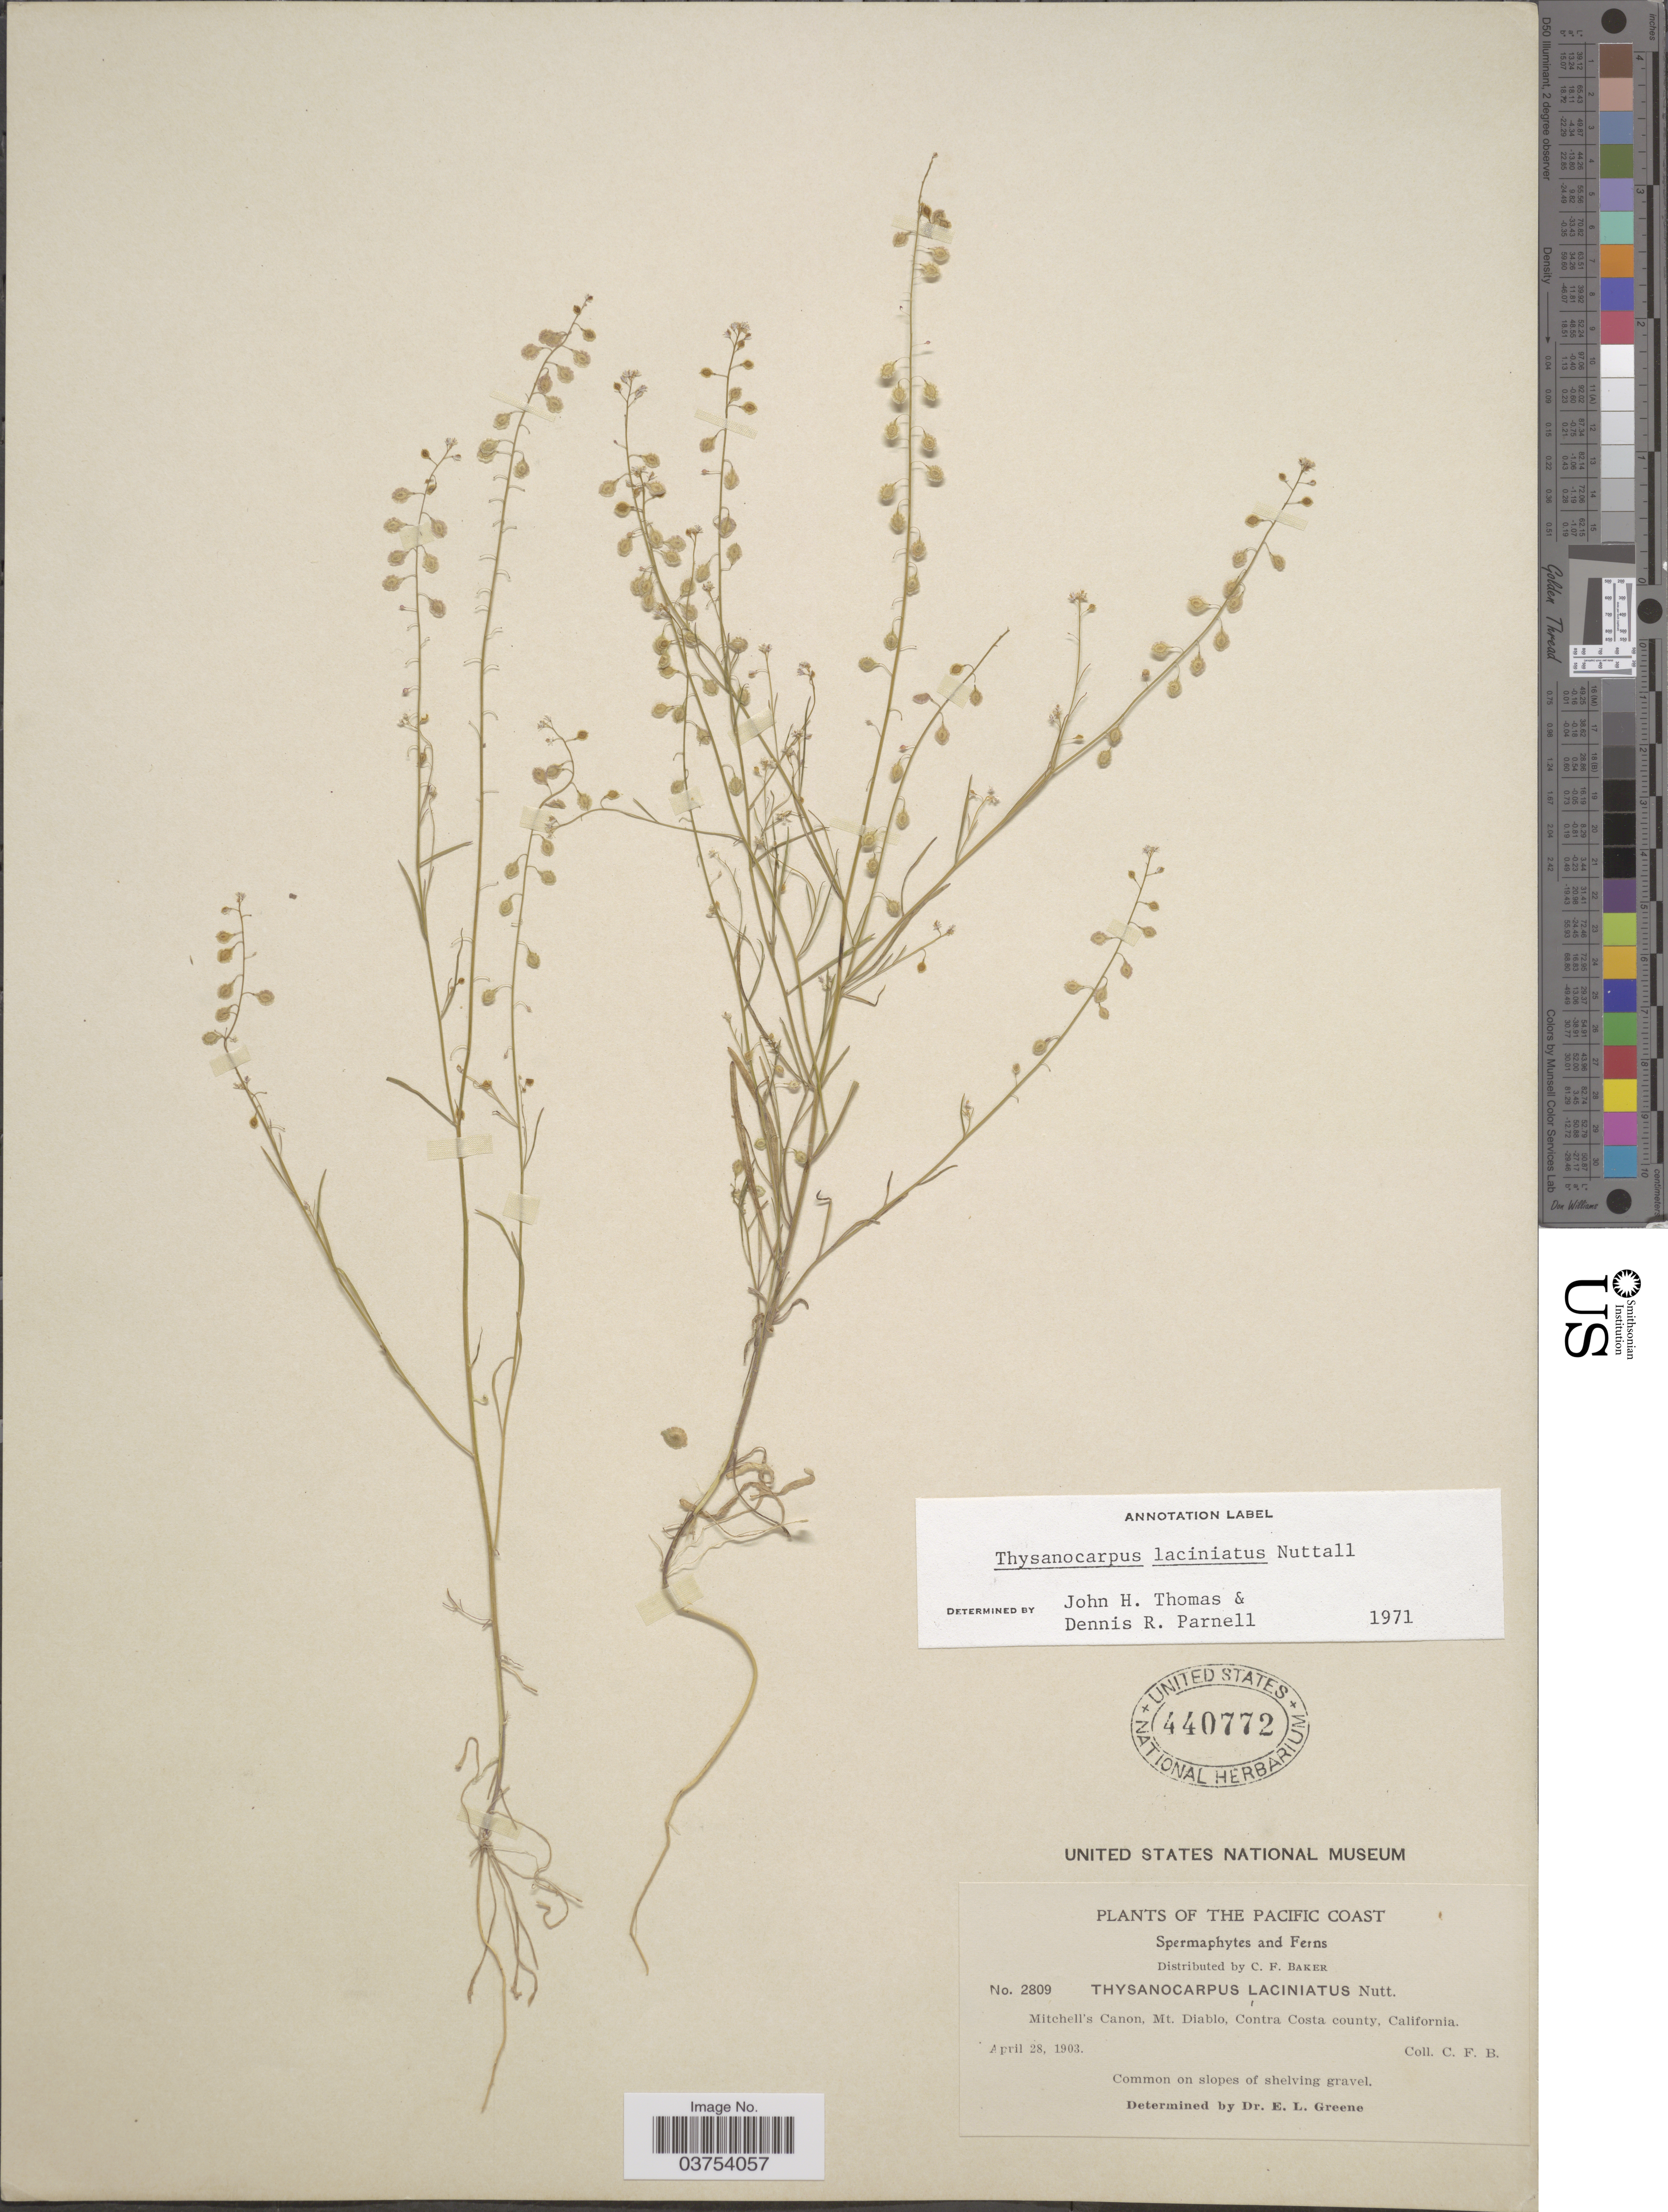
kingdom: Plantae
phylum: Tracheophyta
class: Magnoliopsida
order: Brassicales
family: Brassicaceae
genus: Thysanocarpus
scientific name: Thysanocarpus laciniatus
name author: Nutt. in Torr. & A. Gray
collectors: C. F. Baker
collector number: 2809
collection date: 1903-04-28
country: United States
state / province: California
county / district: Contra Costa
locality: The Pacific Coast. Mitchell's Canon, Mt. Diablo, Contra Costa county.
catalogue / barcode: US 440772